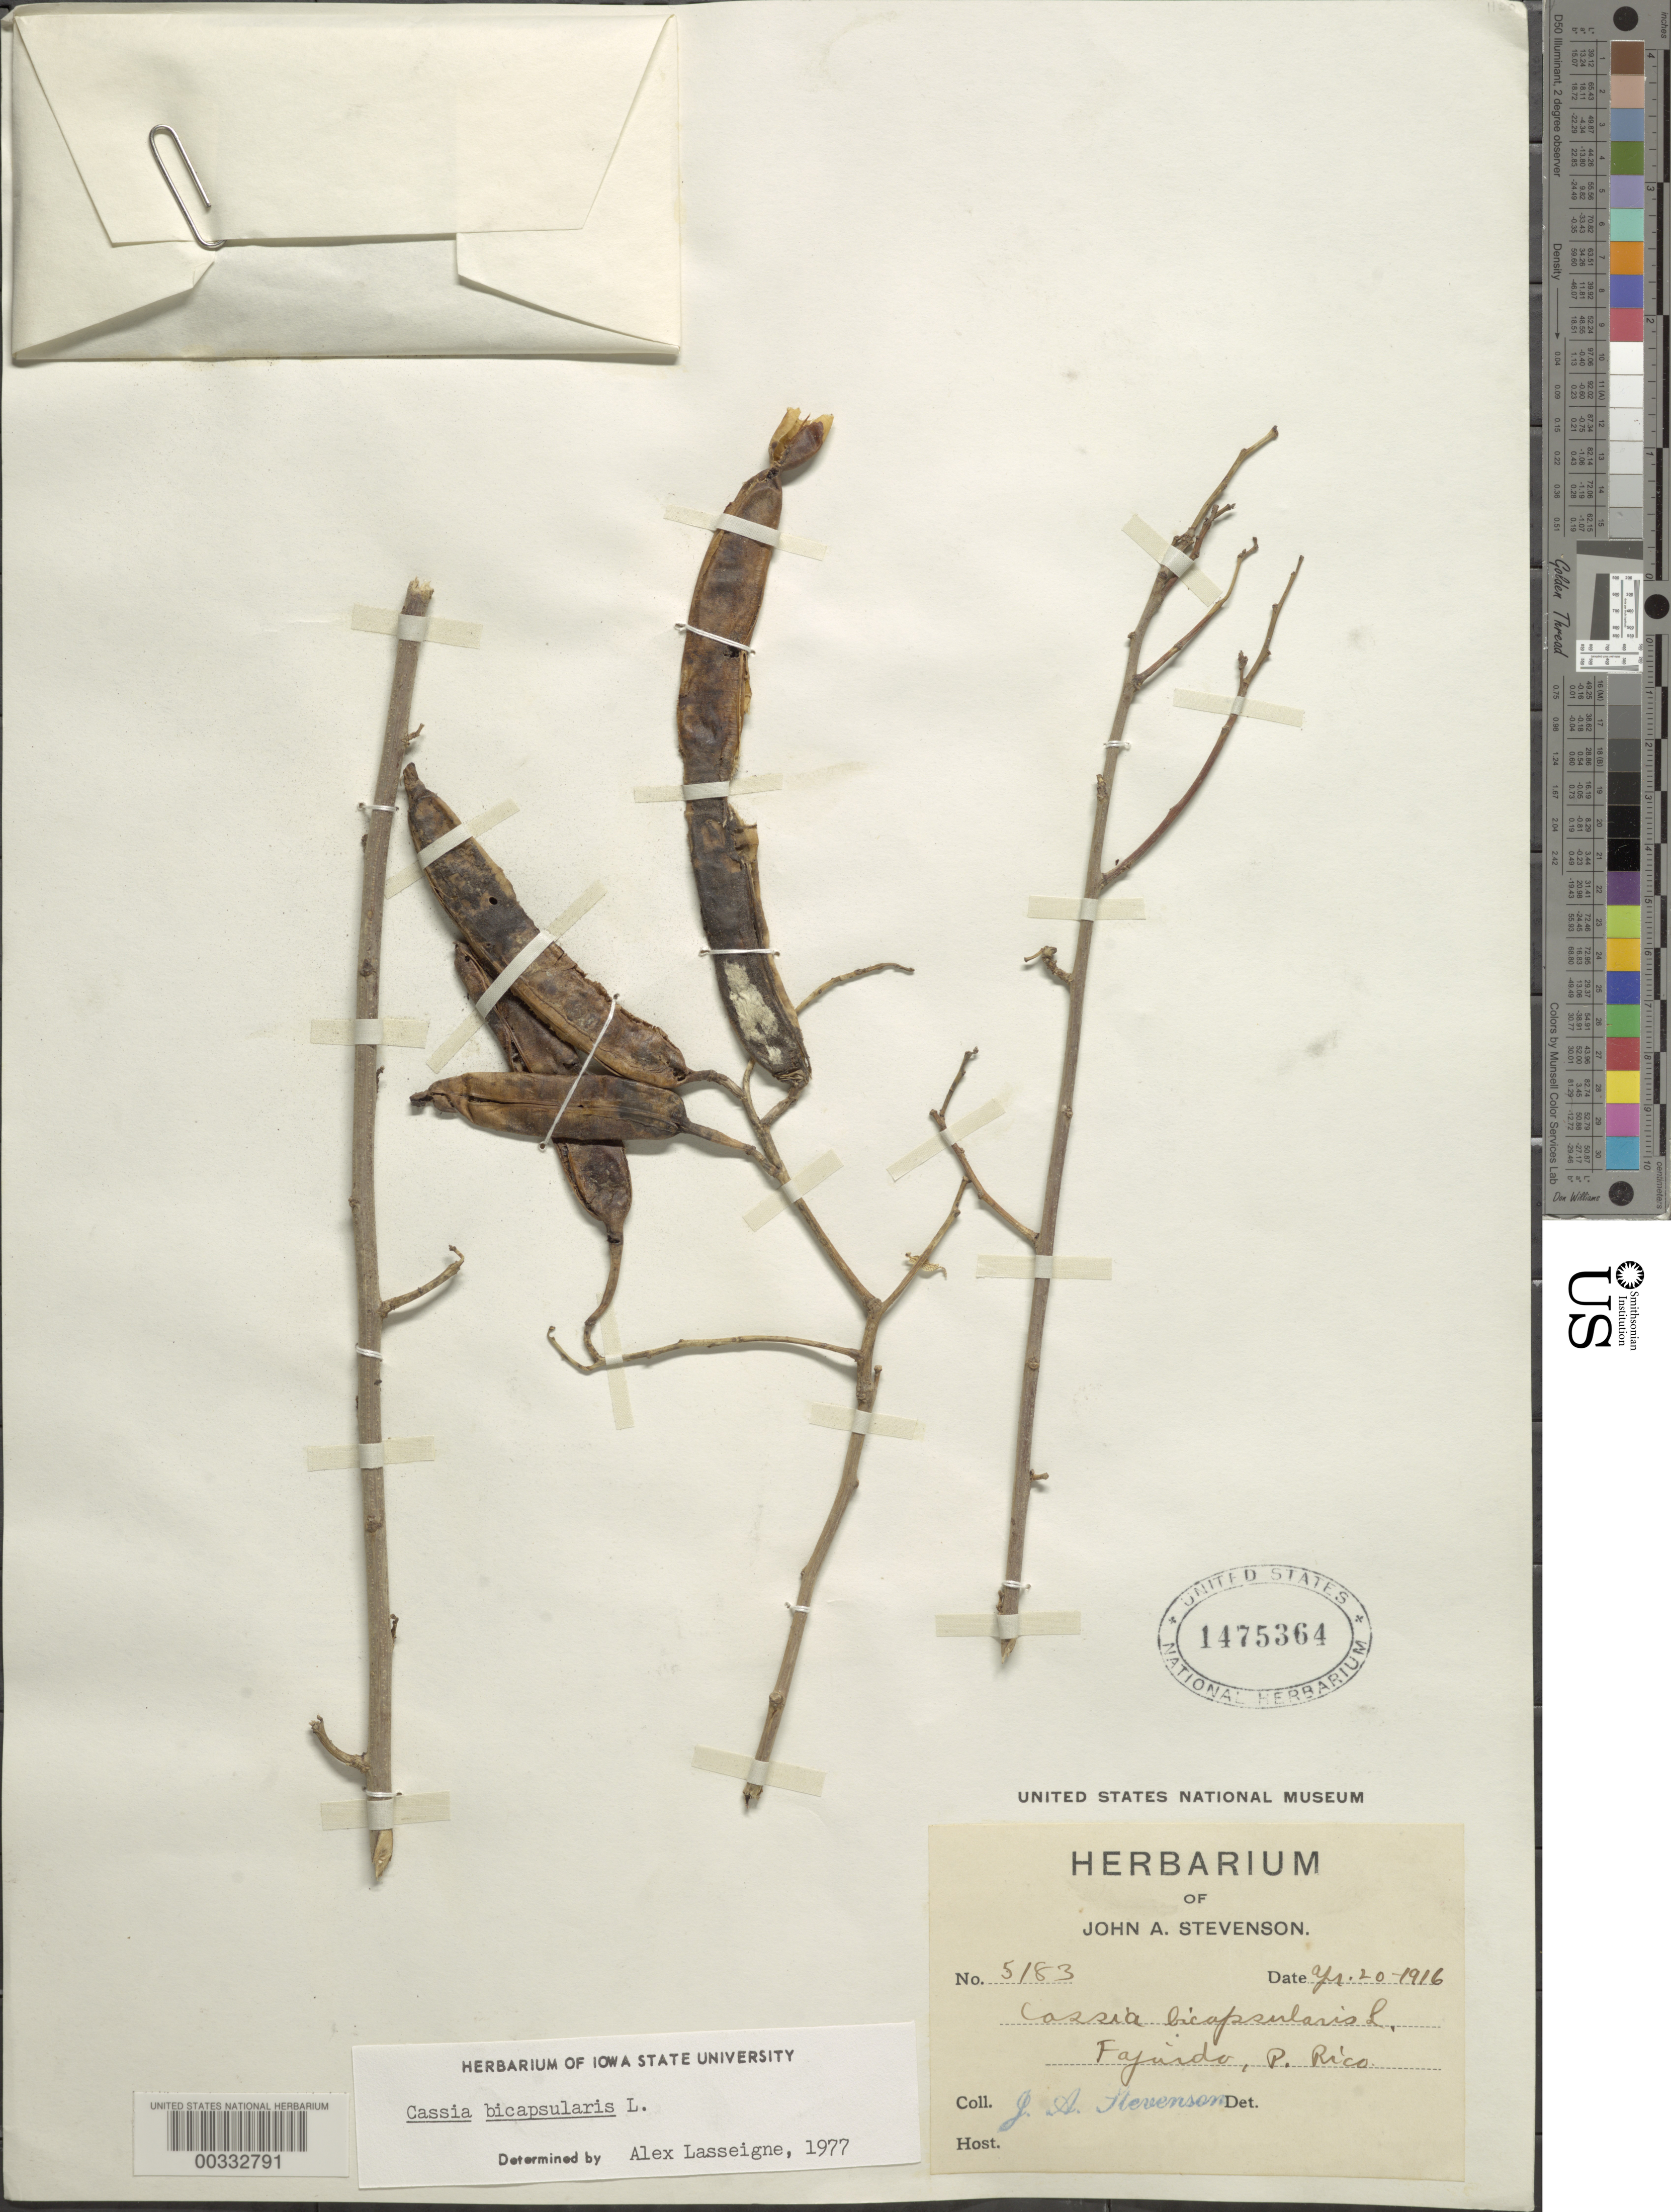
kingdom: Plantae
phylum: Tracheophyta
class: Magnoliopsida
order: Fabales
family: Fabaceae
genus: Senna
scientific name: Senna bicapsularis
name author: (L.) Roxb.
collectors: J. Stevenson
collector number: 5183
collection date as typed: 20 Apr 1916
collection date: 1916-04-20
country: Puerto Rico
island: Greater Antilles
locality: Fajardo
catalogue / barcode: US 1475364